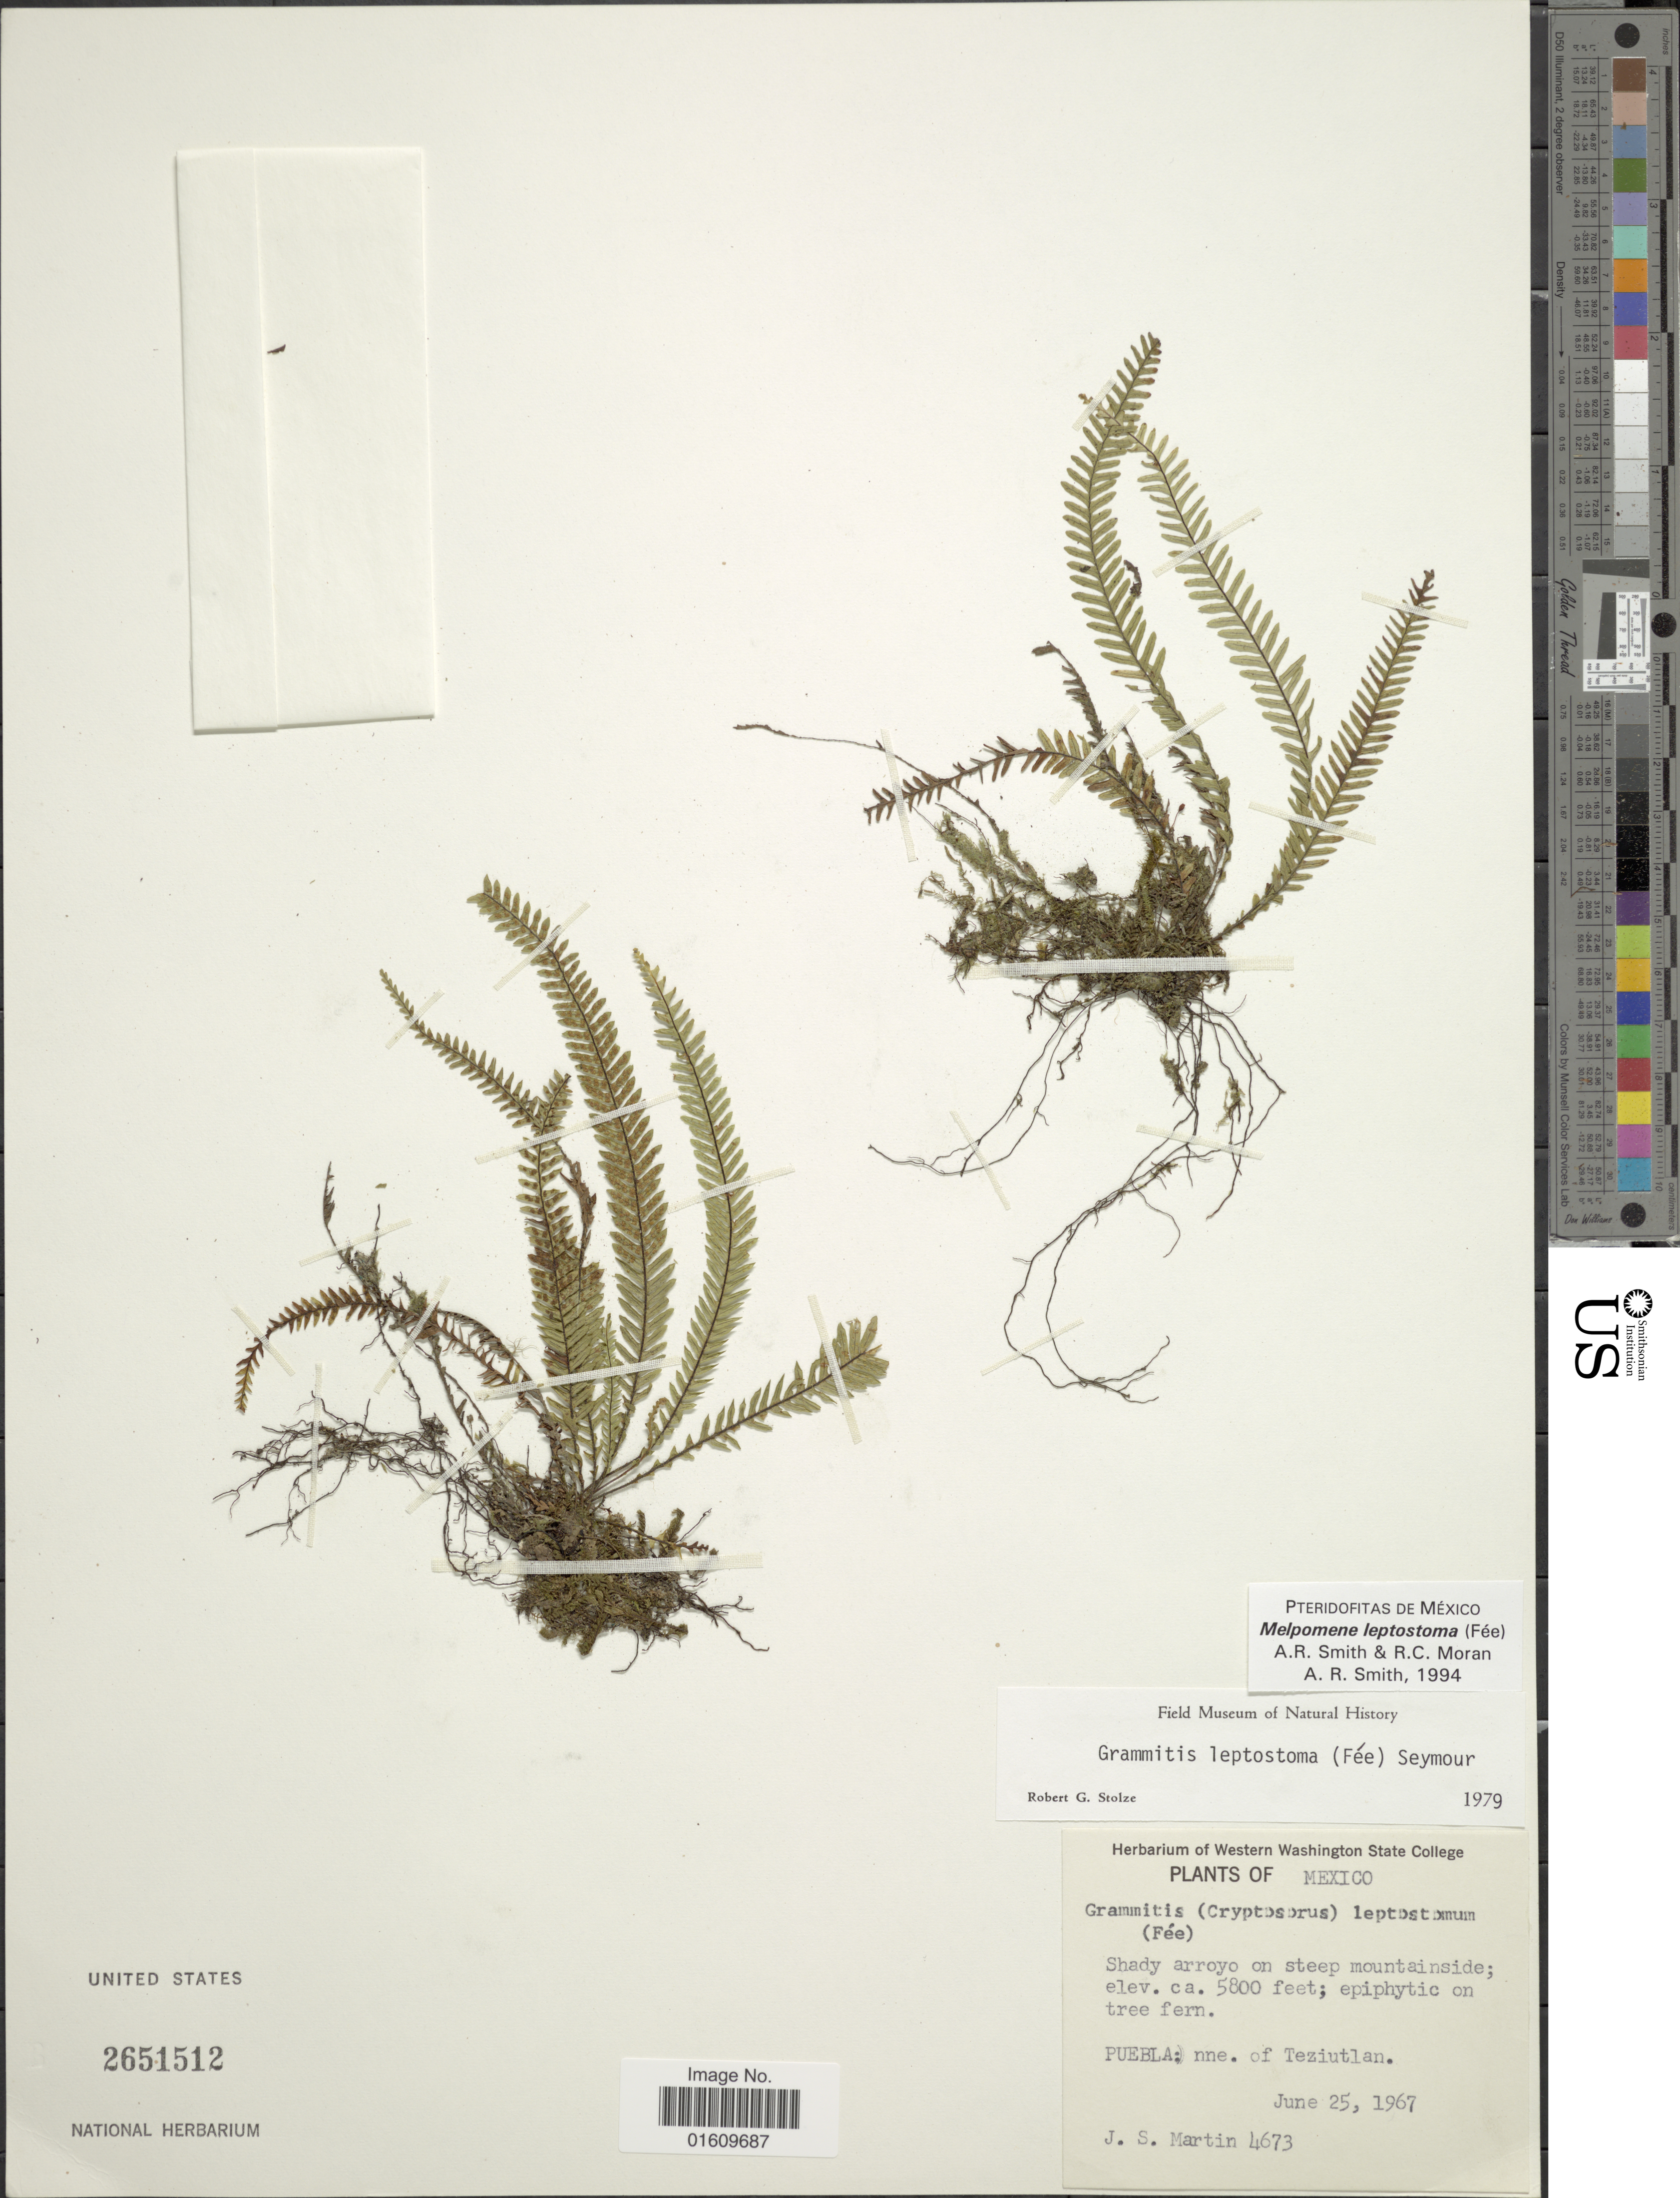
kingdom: Plantae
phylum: Tracheophyta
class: Polypodiopsida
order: Polypodiales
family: Polypodiaceae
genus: Melpomene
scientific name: Melpomene leptostoma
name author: (Fée) A.R. Sm. & R.C. Moran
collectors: J. S. Martin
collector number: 4673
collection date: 1967-01-25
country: Mexico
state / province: Puebla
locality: Shady arroyo on steep Mountainside, Puebla nne. of Teziutlan.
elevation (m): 1768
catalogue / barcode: US 2651512